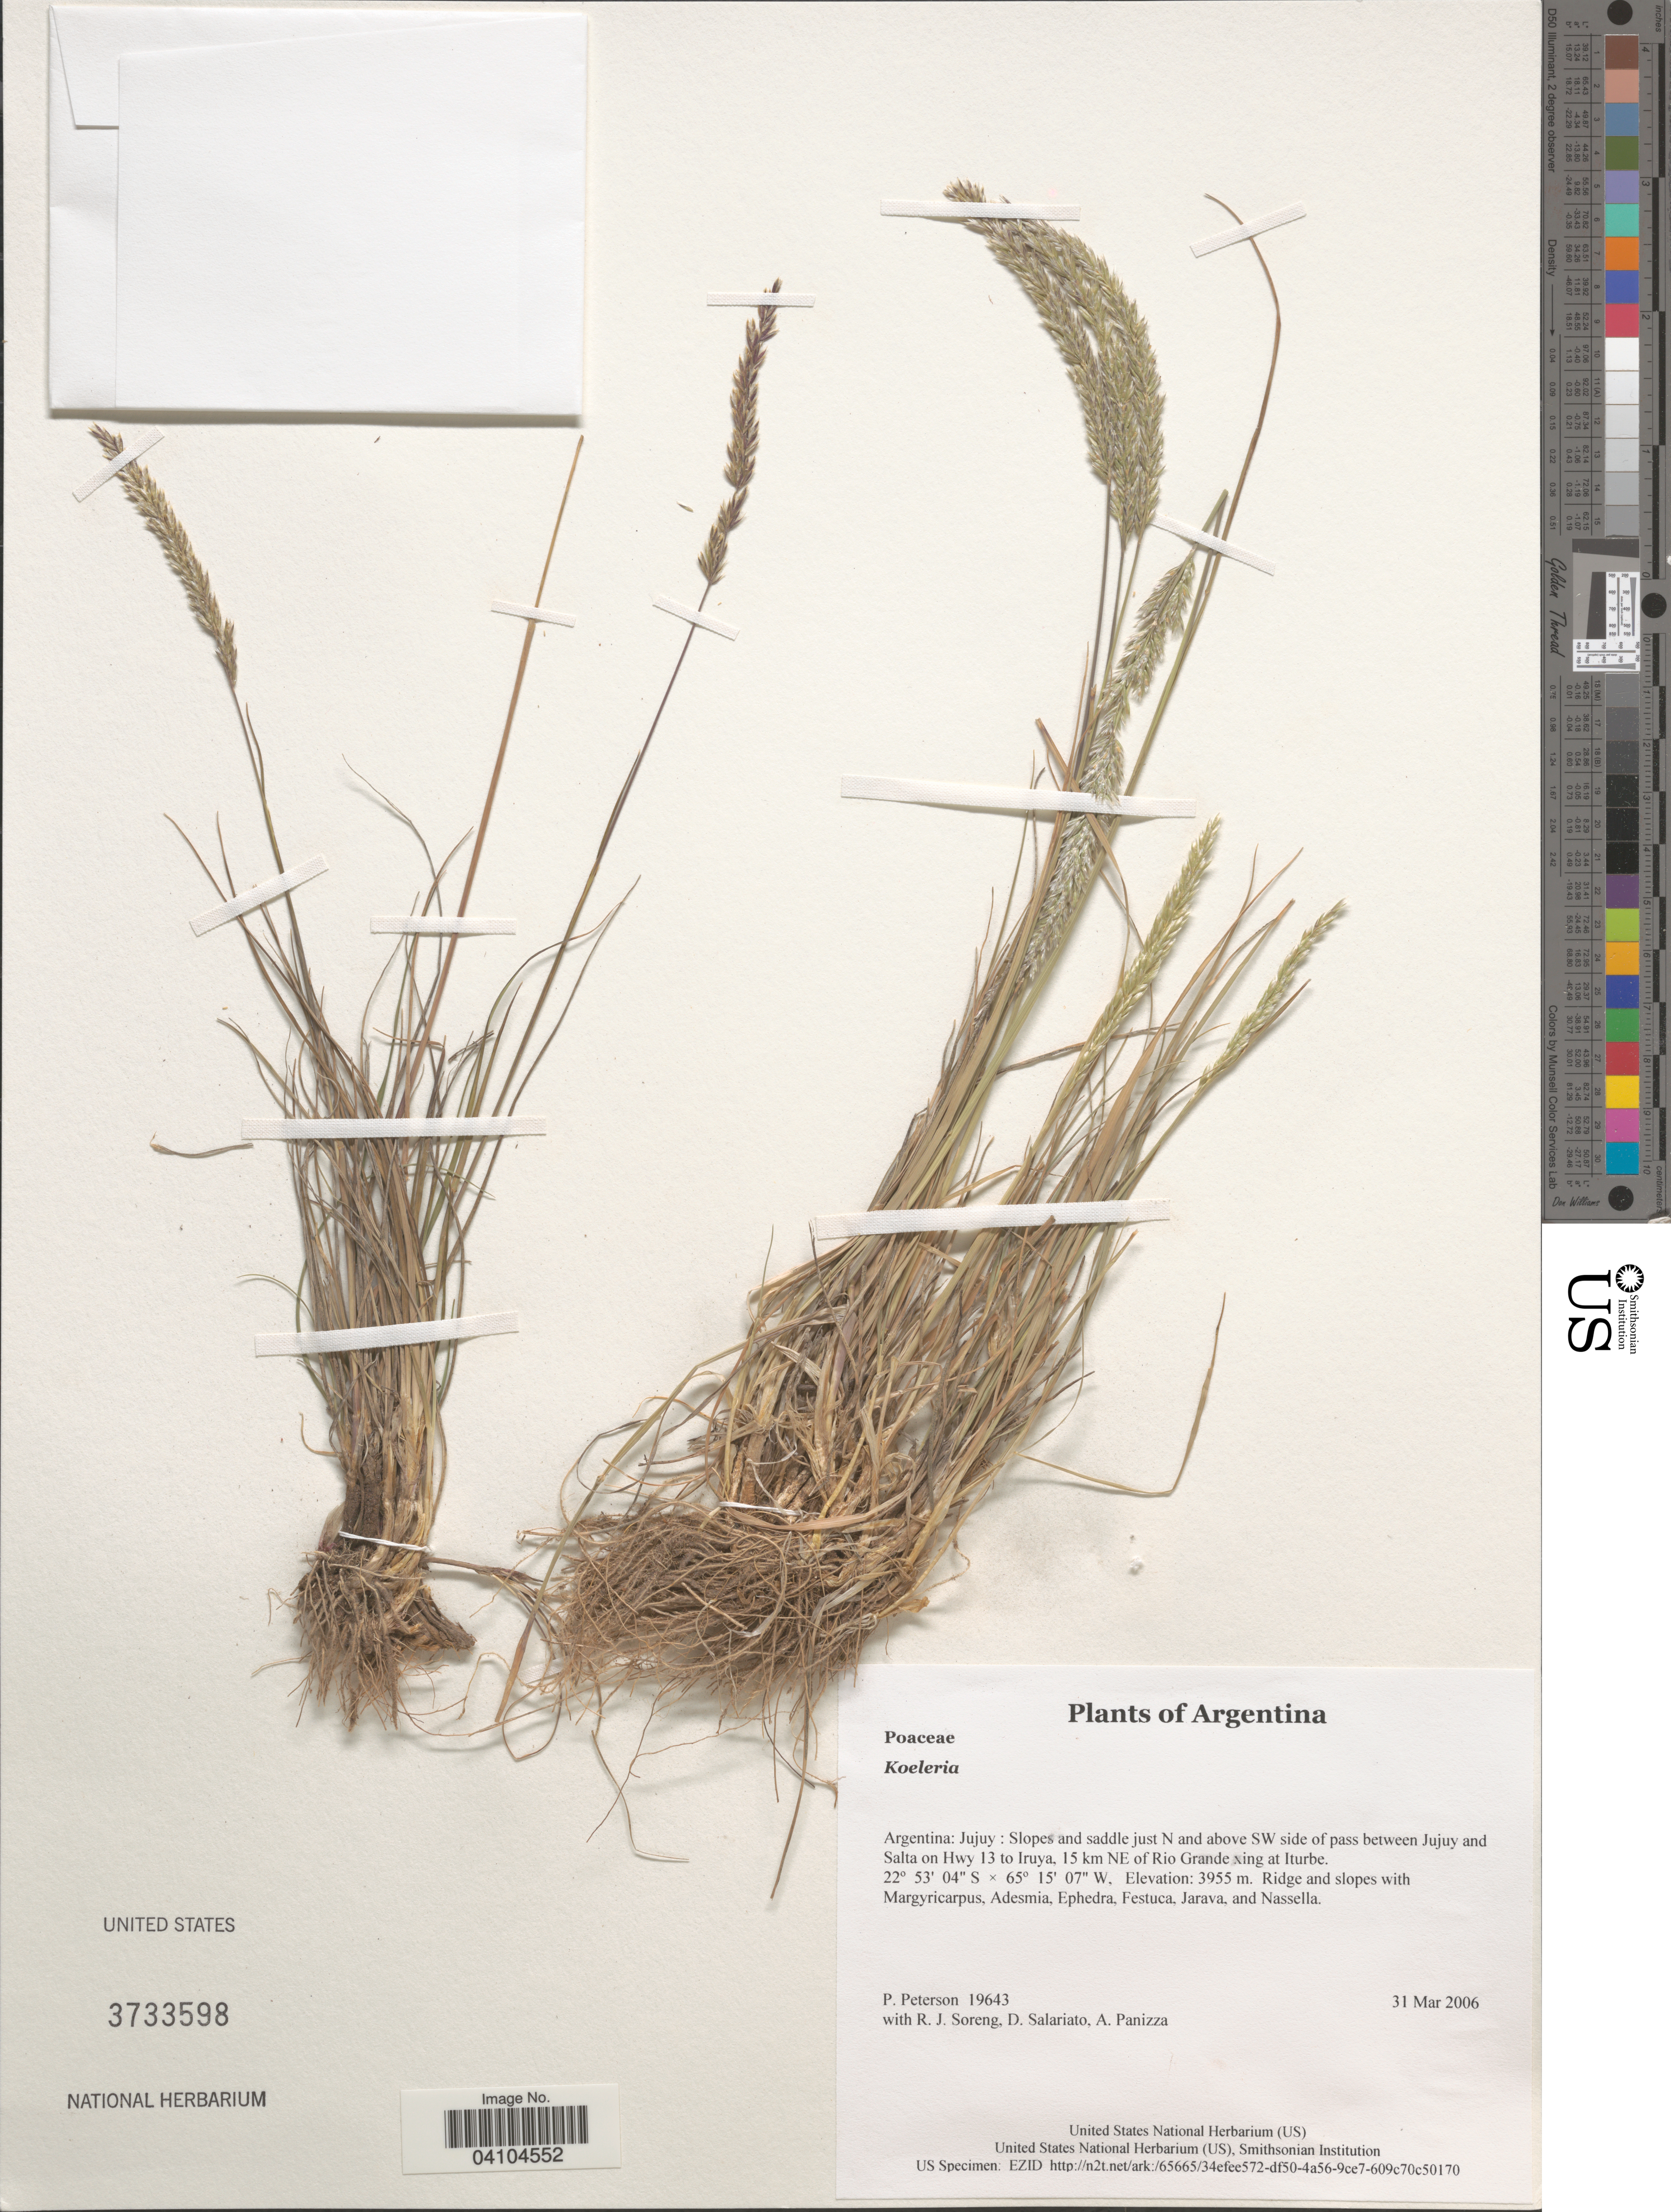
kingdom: Plantae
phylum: Tracheophyta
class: Liliopsida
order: Poales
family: Poaceae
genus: Koeleria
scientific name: Koeleria sp.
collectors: P. Peterson, R. J. Soreng, D. Salariato & A. Panizza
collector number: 19643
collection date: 2006-03-31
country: Argentina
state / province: Jujuy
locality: Slopes and saddle just N and above SW side of pass between Jujuy and Salta on Hwy 13 to Iruya. 15 km NE of Rio Grande xing at Iturbe.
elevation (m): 3955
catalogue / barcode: US 3733598